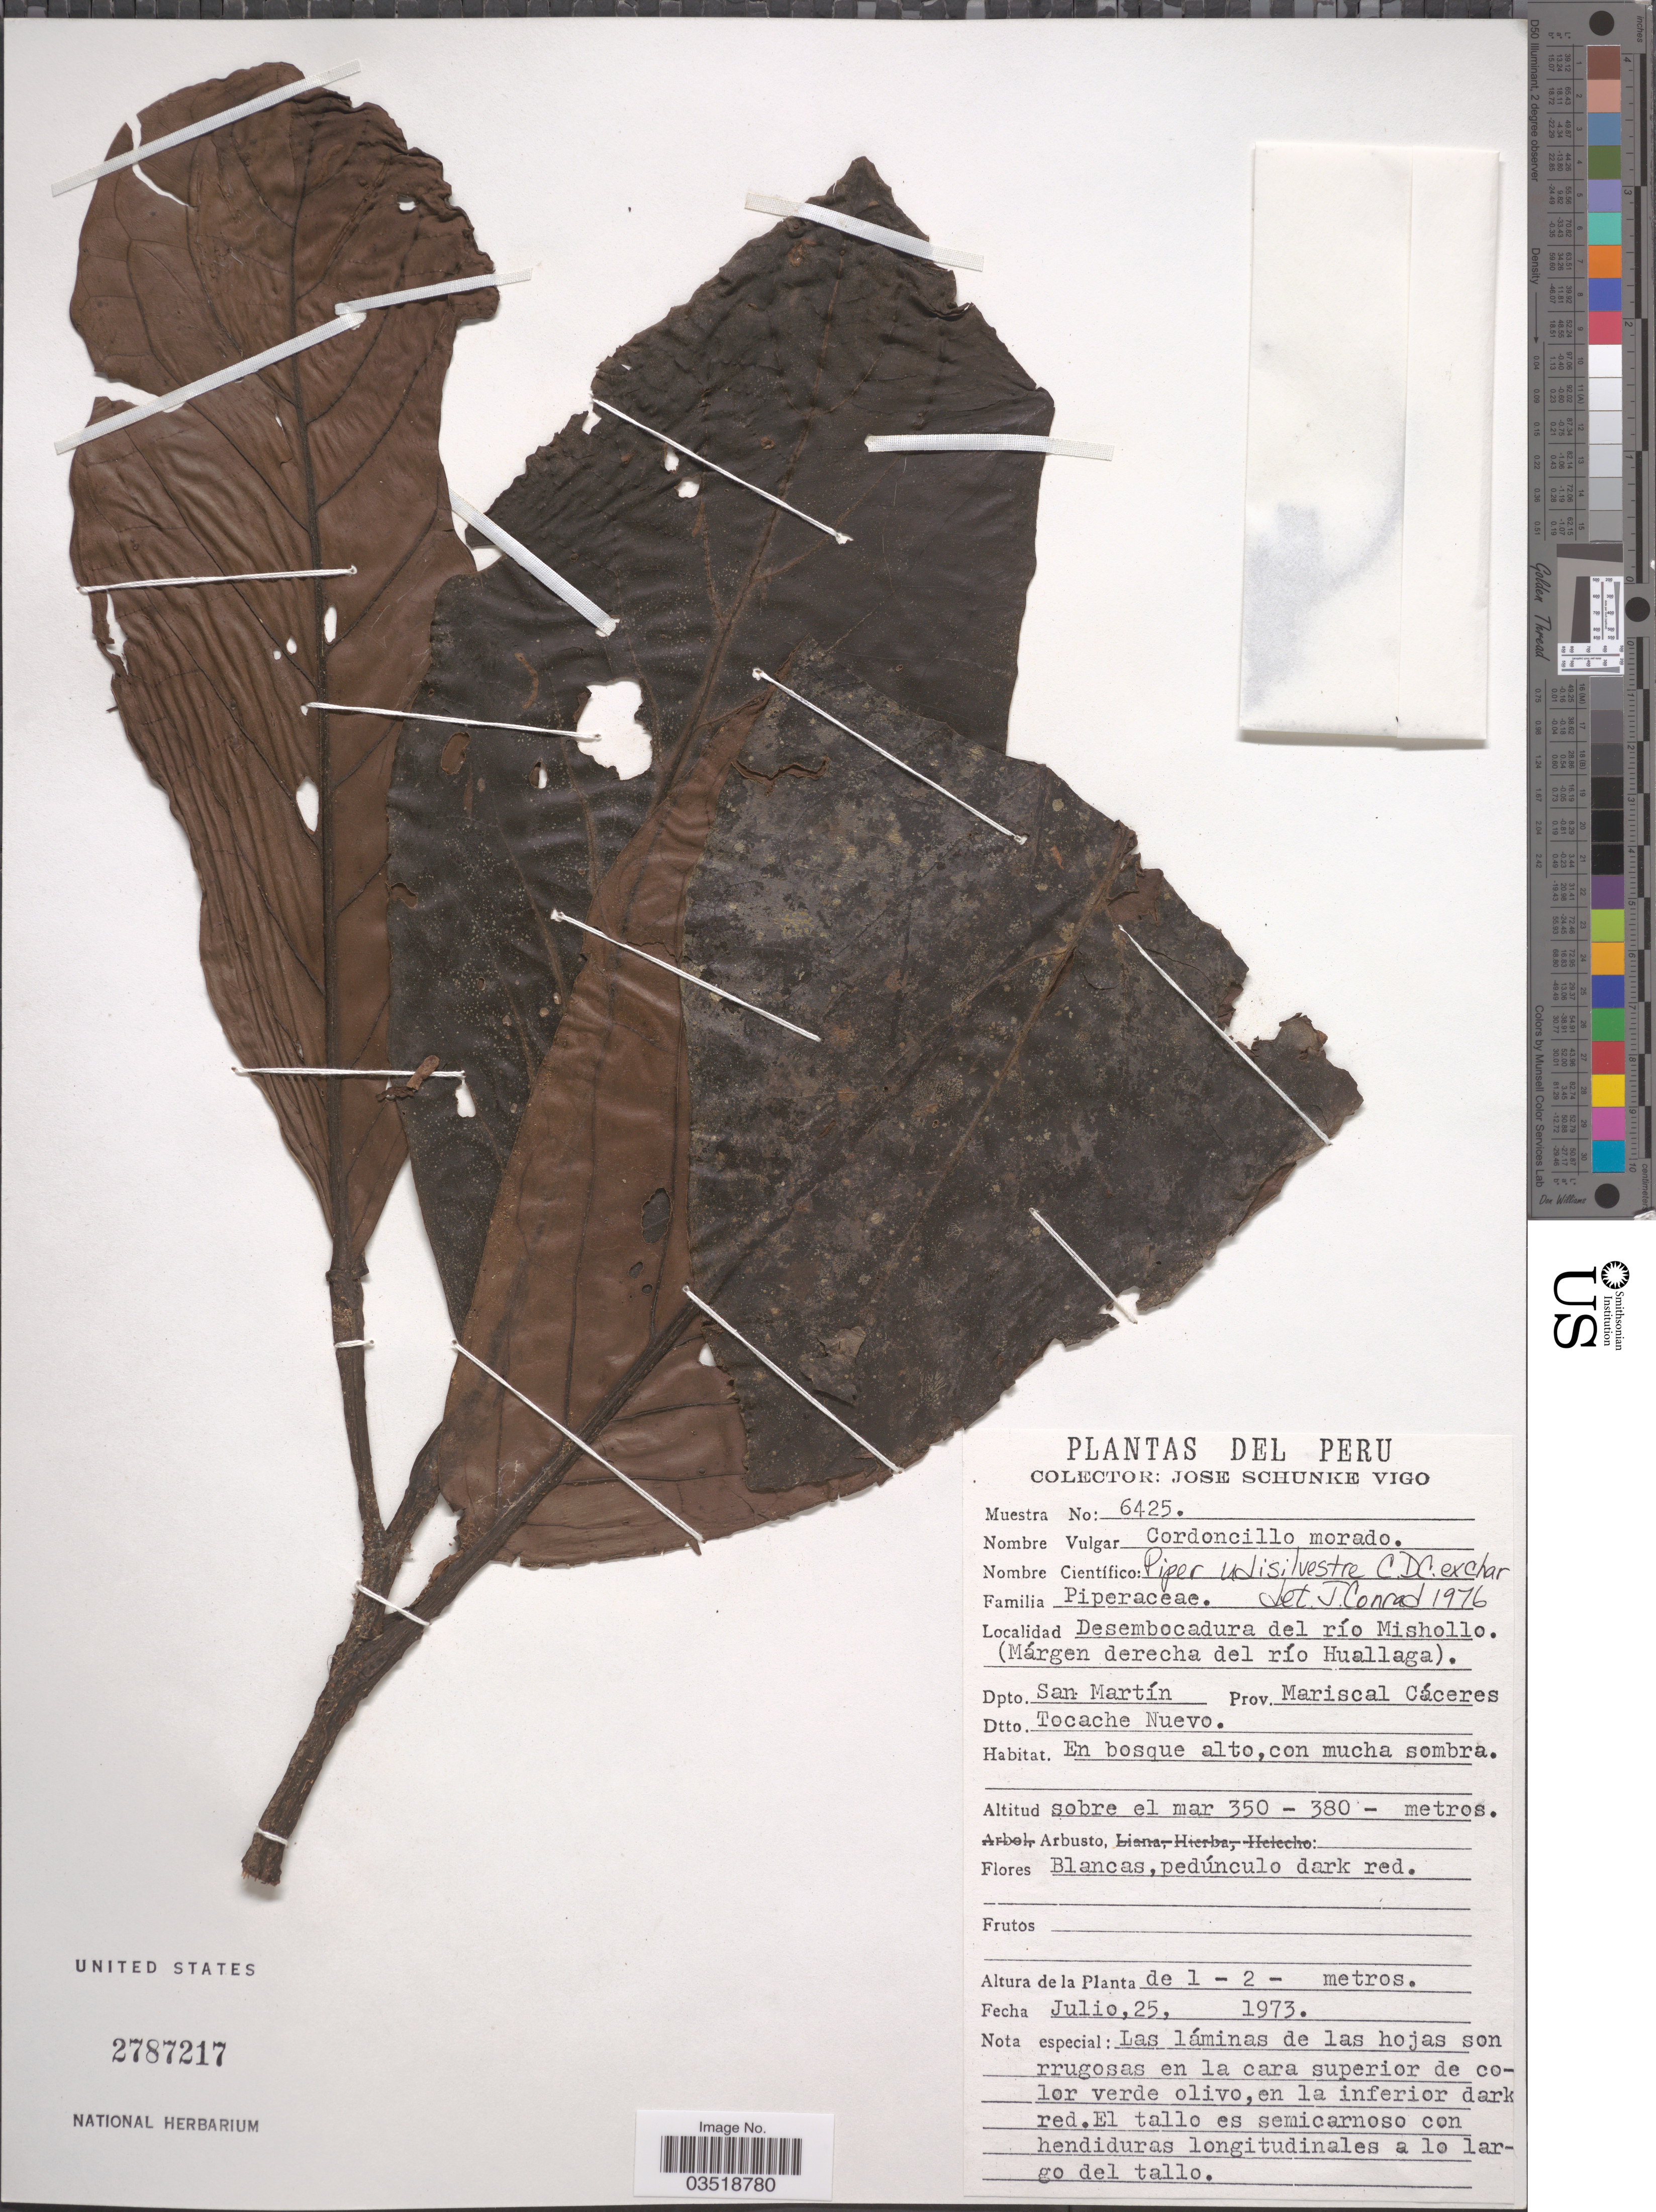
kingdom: Plantae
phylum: Tracheophyta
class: Magnoliopsida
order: Piperales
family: Piperaceae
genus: Piper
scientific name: Piper sp.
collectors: J. Schunke Vigo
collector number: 6425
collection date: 1973-07-25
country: Peru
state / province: San Martín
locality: Desembocadura del río Mishollo. (Márgen derecha del río Huallaga). Dpto. San Martín. Prov. Mariscal Cáceres. Dtto. Tocache Nuevo.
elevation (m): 350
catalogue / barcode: US 2787217